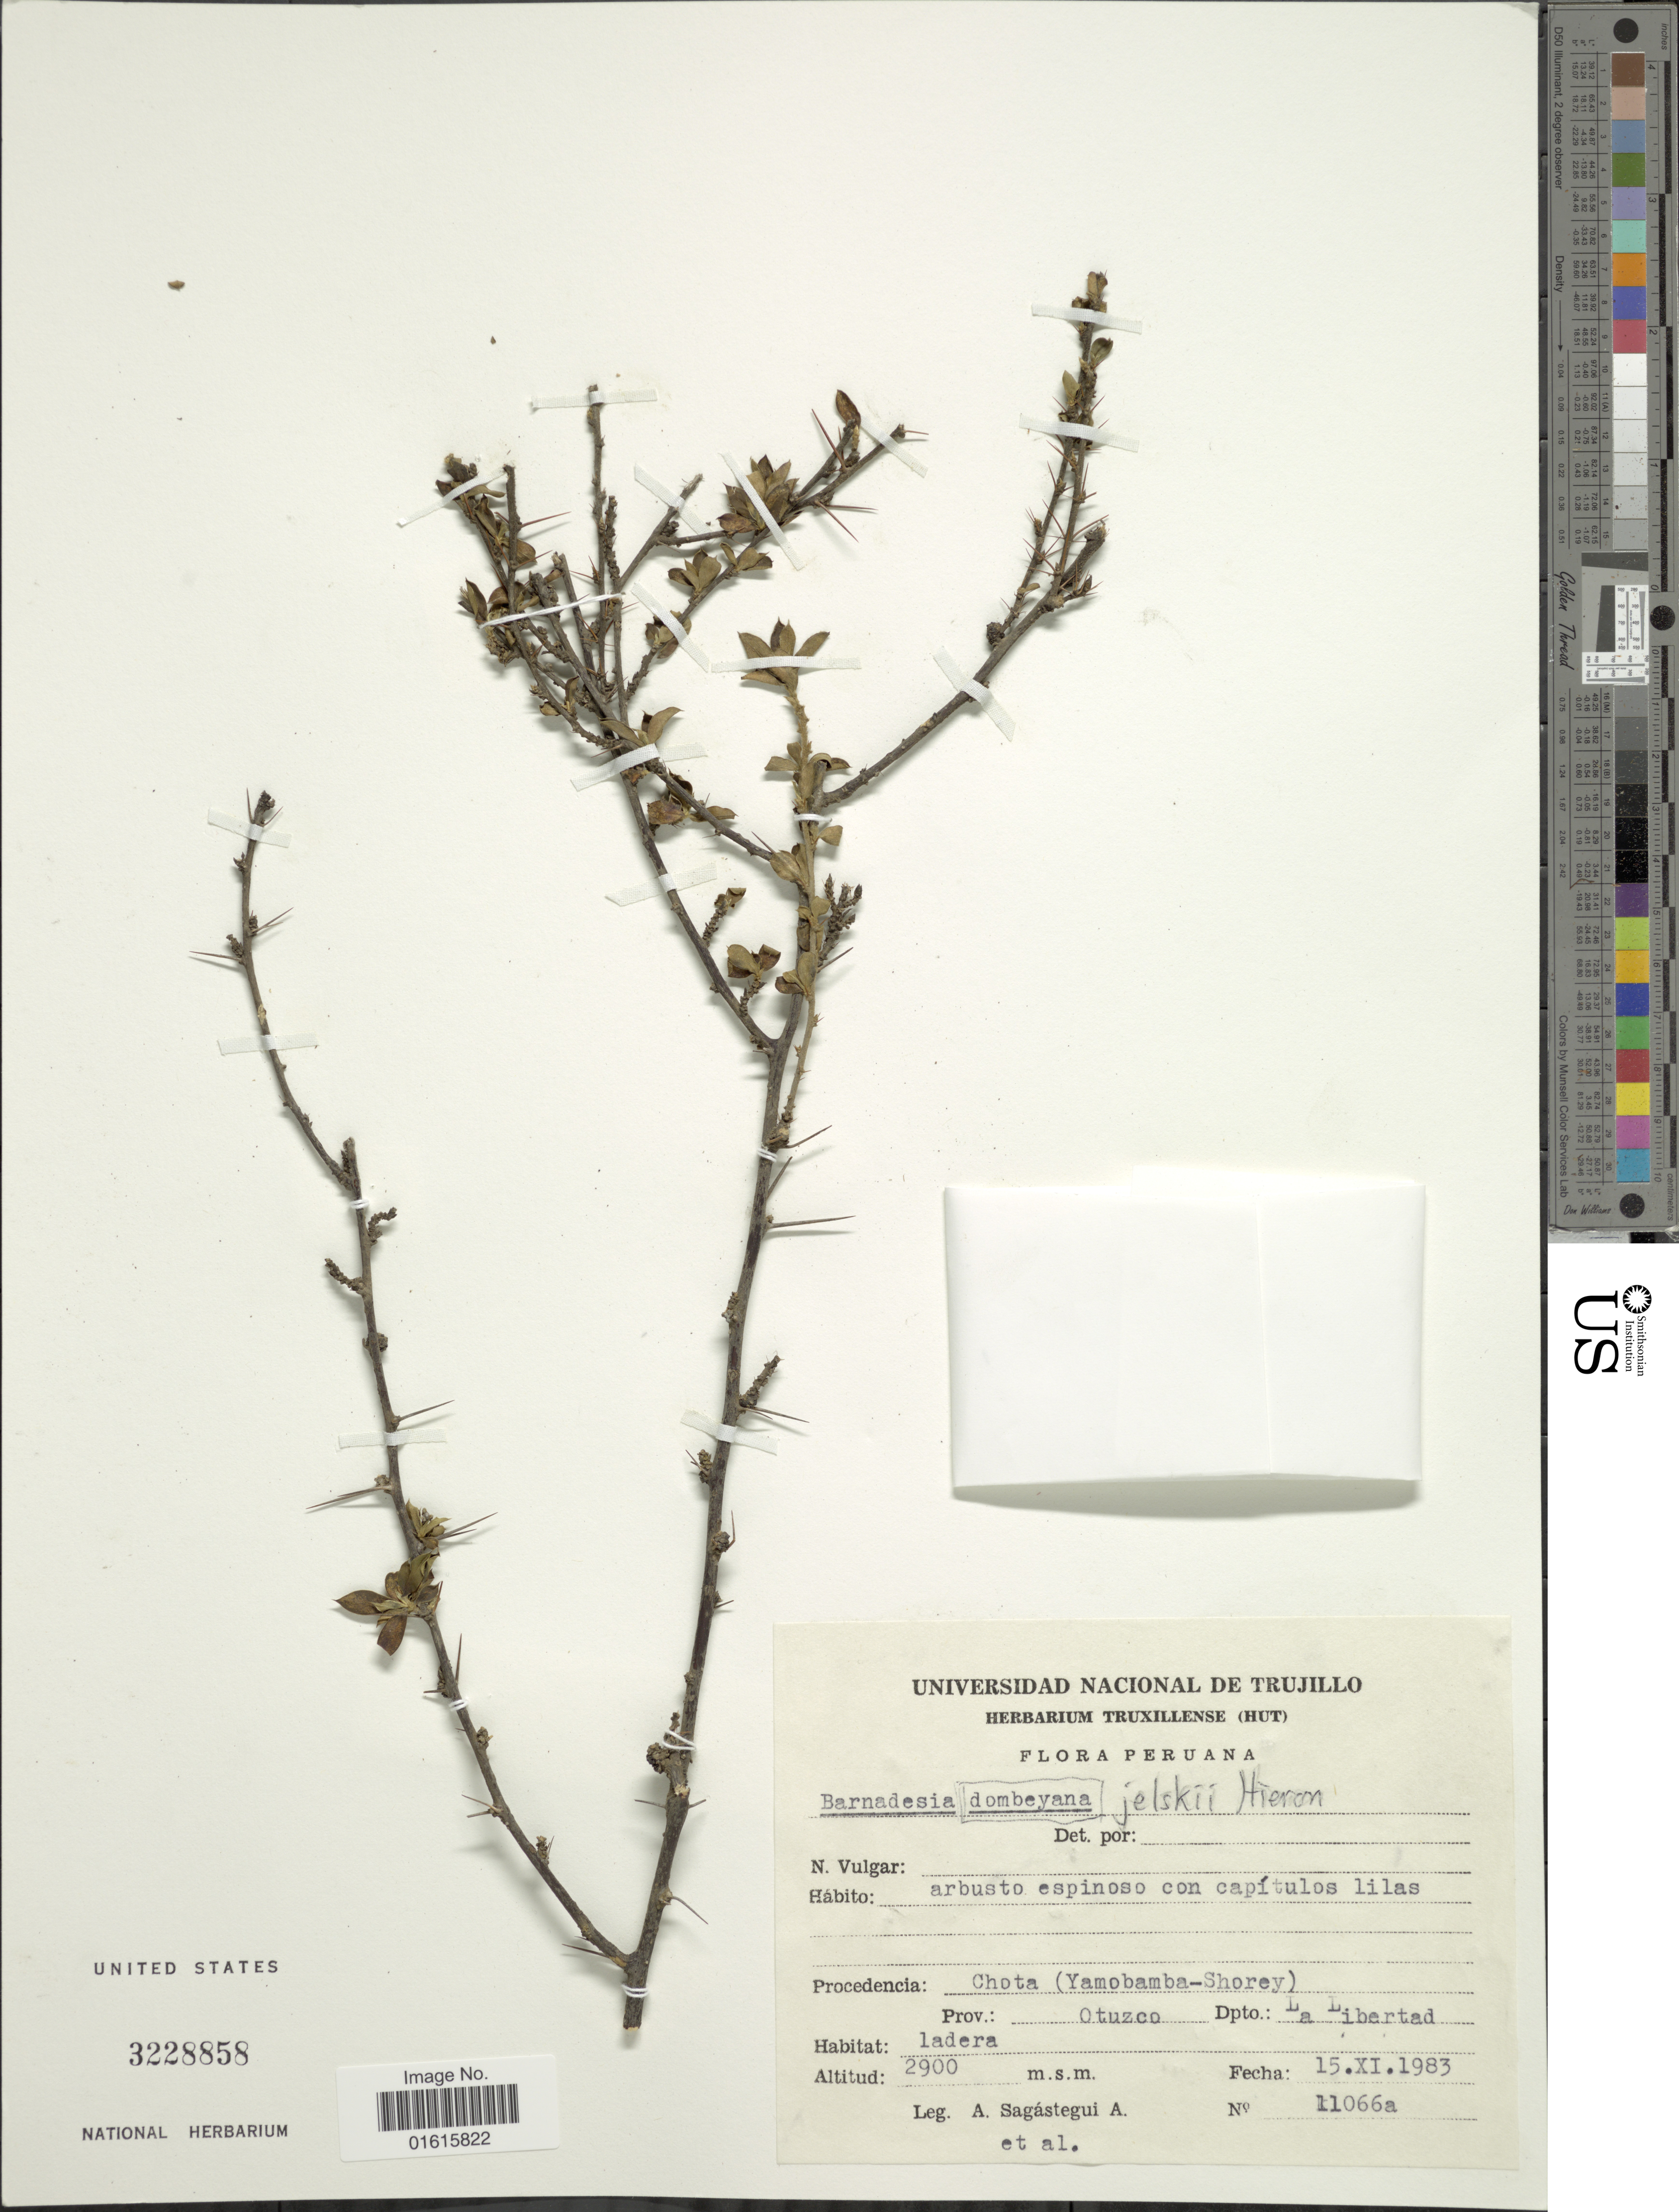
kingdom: Plantae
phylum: Tracheophyta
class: Magnoliopsida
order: Asterales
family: Asteraceae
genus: Barnadesia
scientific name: Barnadesia jelski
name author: Hieron.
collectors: A. Sagástegui A. & et al.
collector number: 11066a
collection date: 1983-11-15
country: Peru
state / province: La Libertad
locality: Procedencia: Chota (Yamobamba-Shorey) Prov. Otuzco, Ladera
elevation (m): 2900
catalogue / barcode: US 3228858